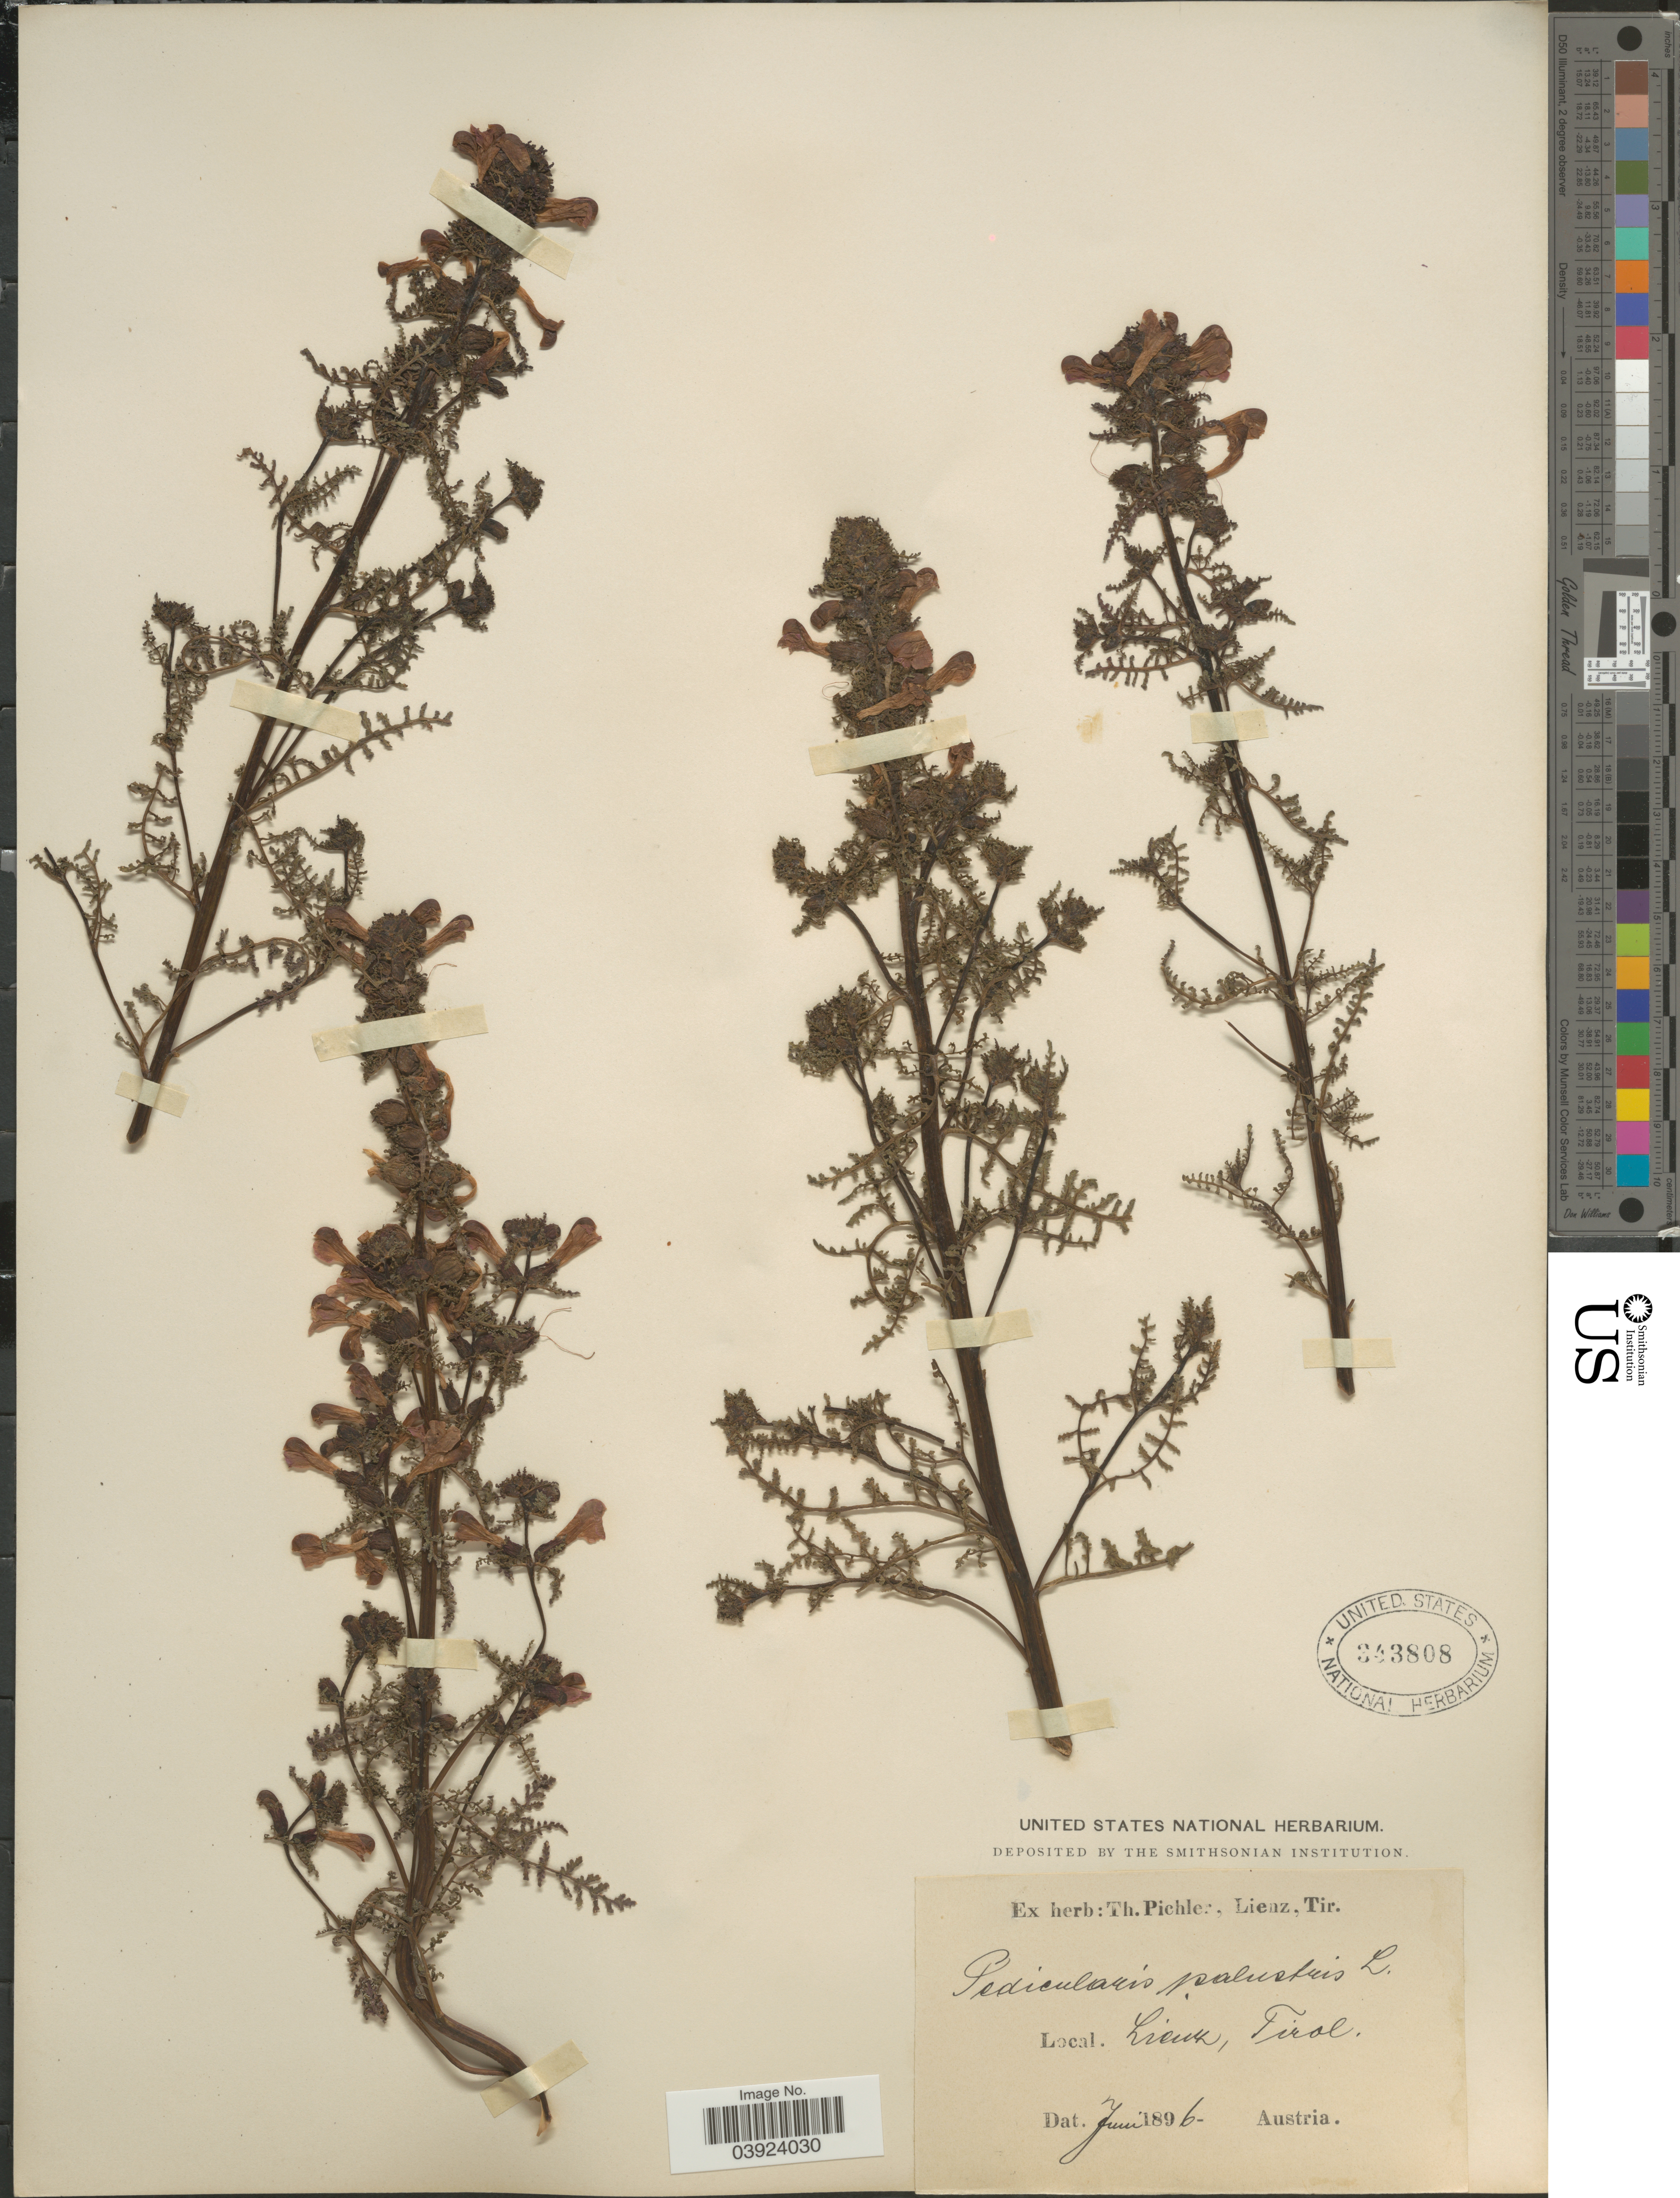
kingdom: Plantae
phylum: Tracheophyta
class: Magnoliopsida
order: Lamiales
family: Orobanchaceae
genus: Pedicularis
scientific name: Pedicularis palustris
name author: L.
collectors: ex herb. T. Pichler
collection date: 1896-06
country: Austria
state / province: Tirol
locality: Lienz.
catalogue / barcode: US 343808